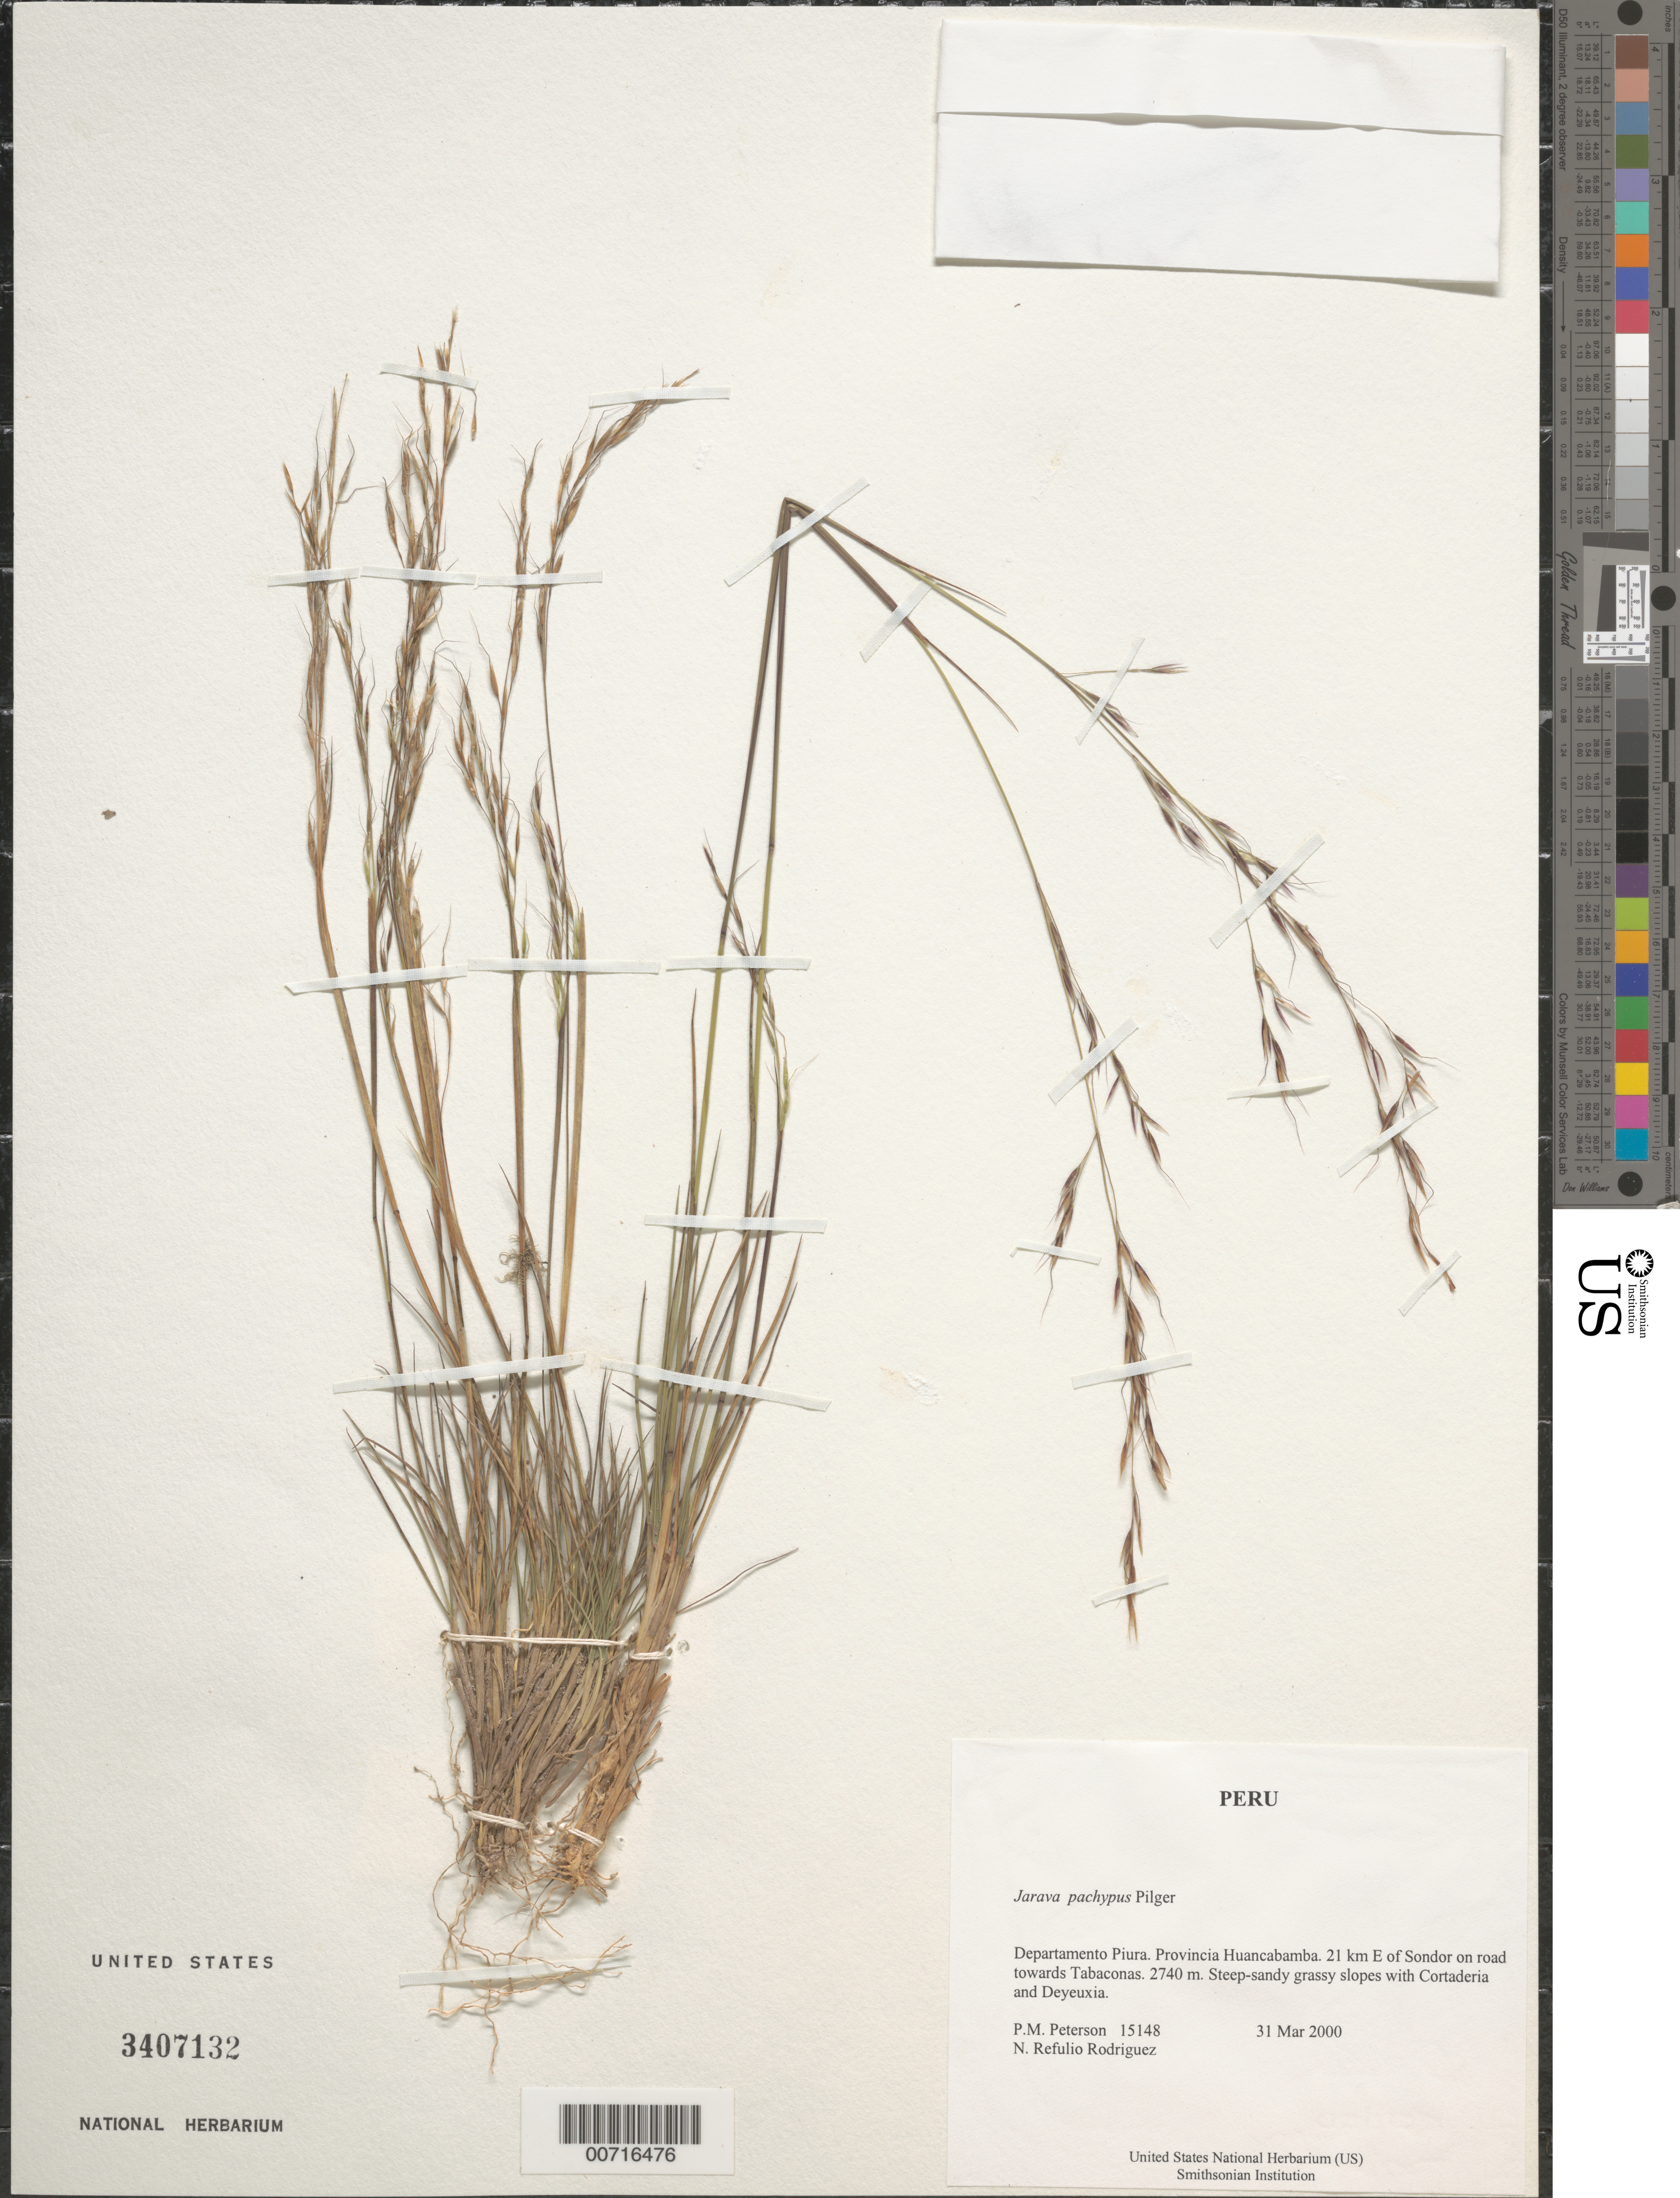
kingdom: Plantae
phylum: Tracheophyta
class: Liliopsida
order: Poales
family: Poaceae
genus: Jarava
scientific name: Jarava pachypus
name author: Pilg.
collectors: P. M. Peterson & N. Refulio-Rodríguez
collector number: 15148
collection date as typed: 31 Mar 2000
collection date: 2000-03-31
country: Peru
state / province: Piura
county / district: Huancabamba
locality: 21 km E of Sondor on road towards Tabaconas.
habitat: Steep-sandy grassy slopes with Cortaderia and Deyeuxia.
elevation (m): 2740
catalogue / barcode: US 3407132